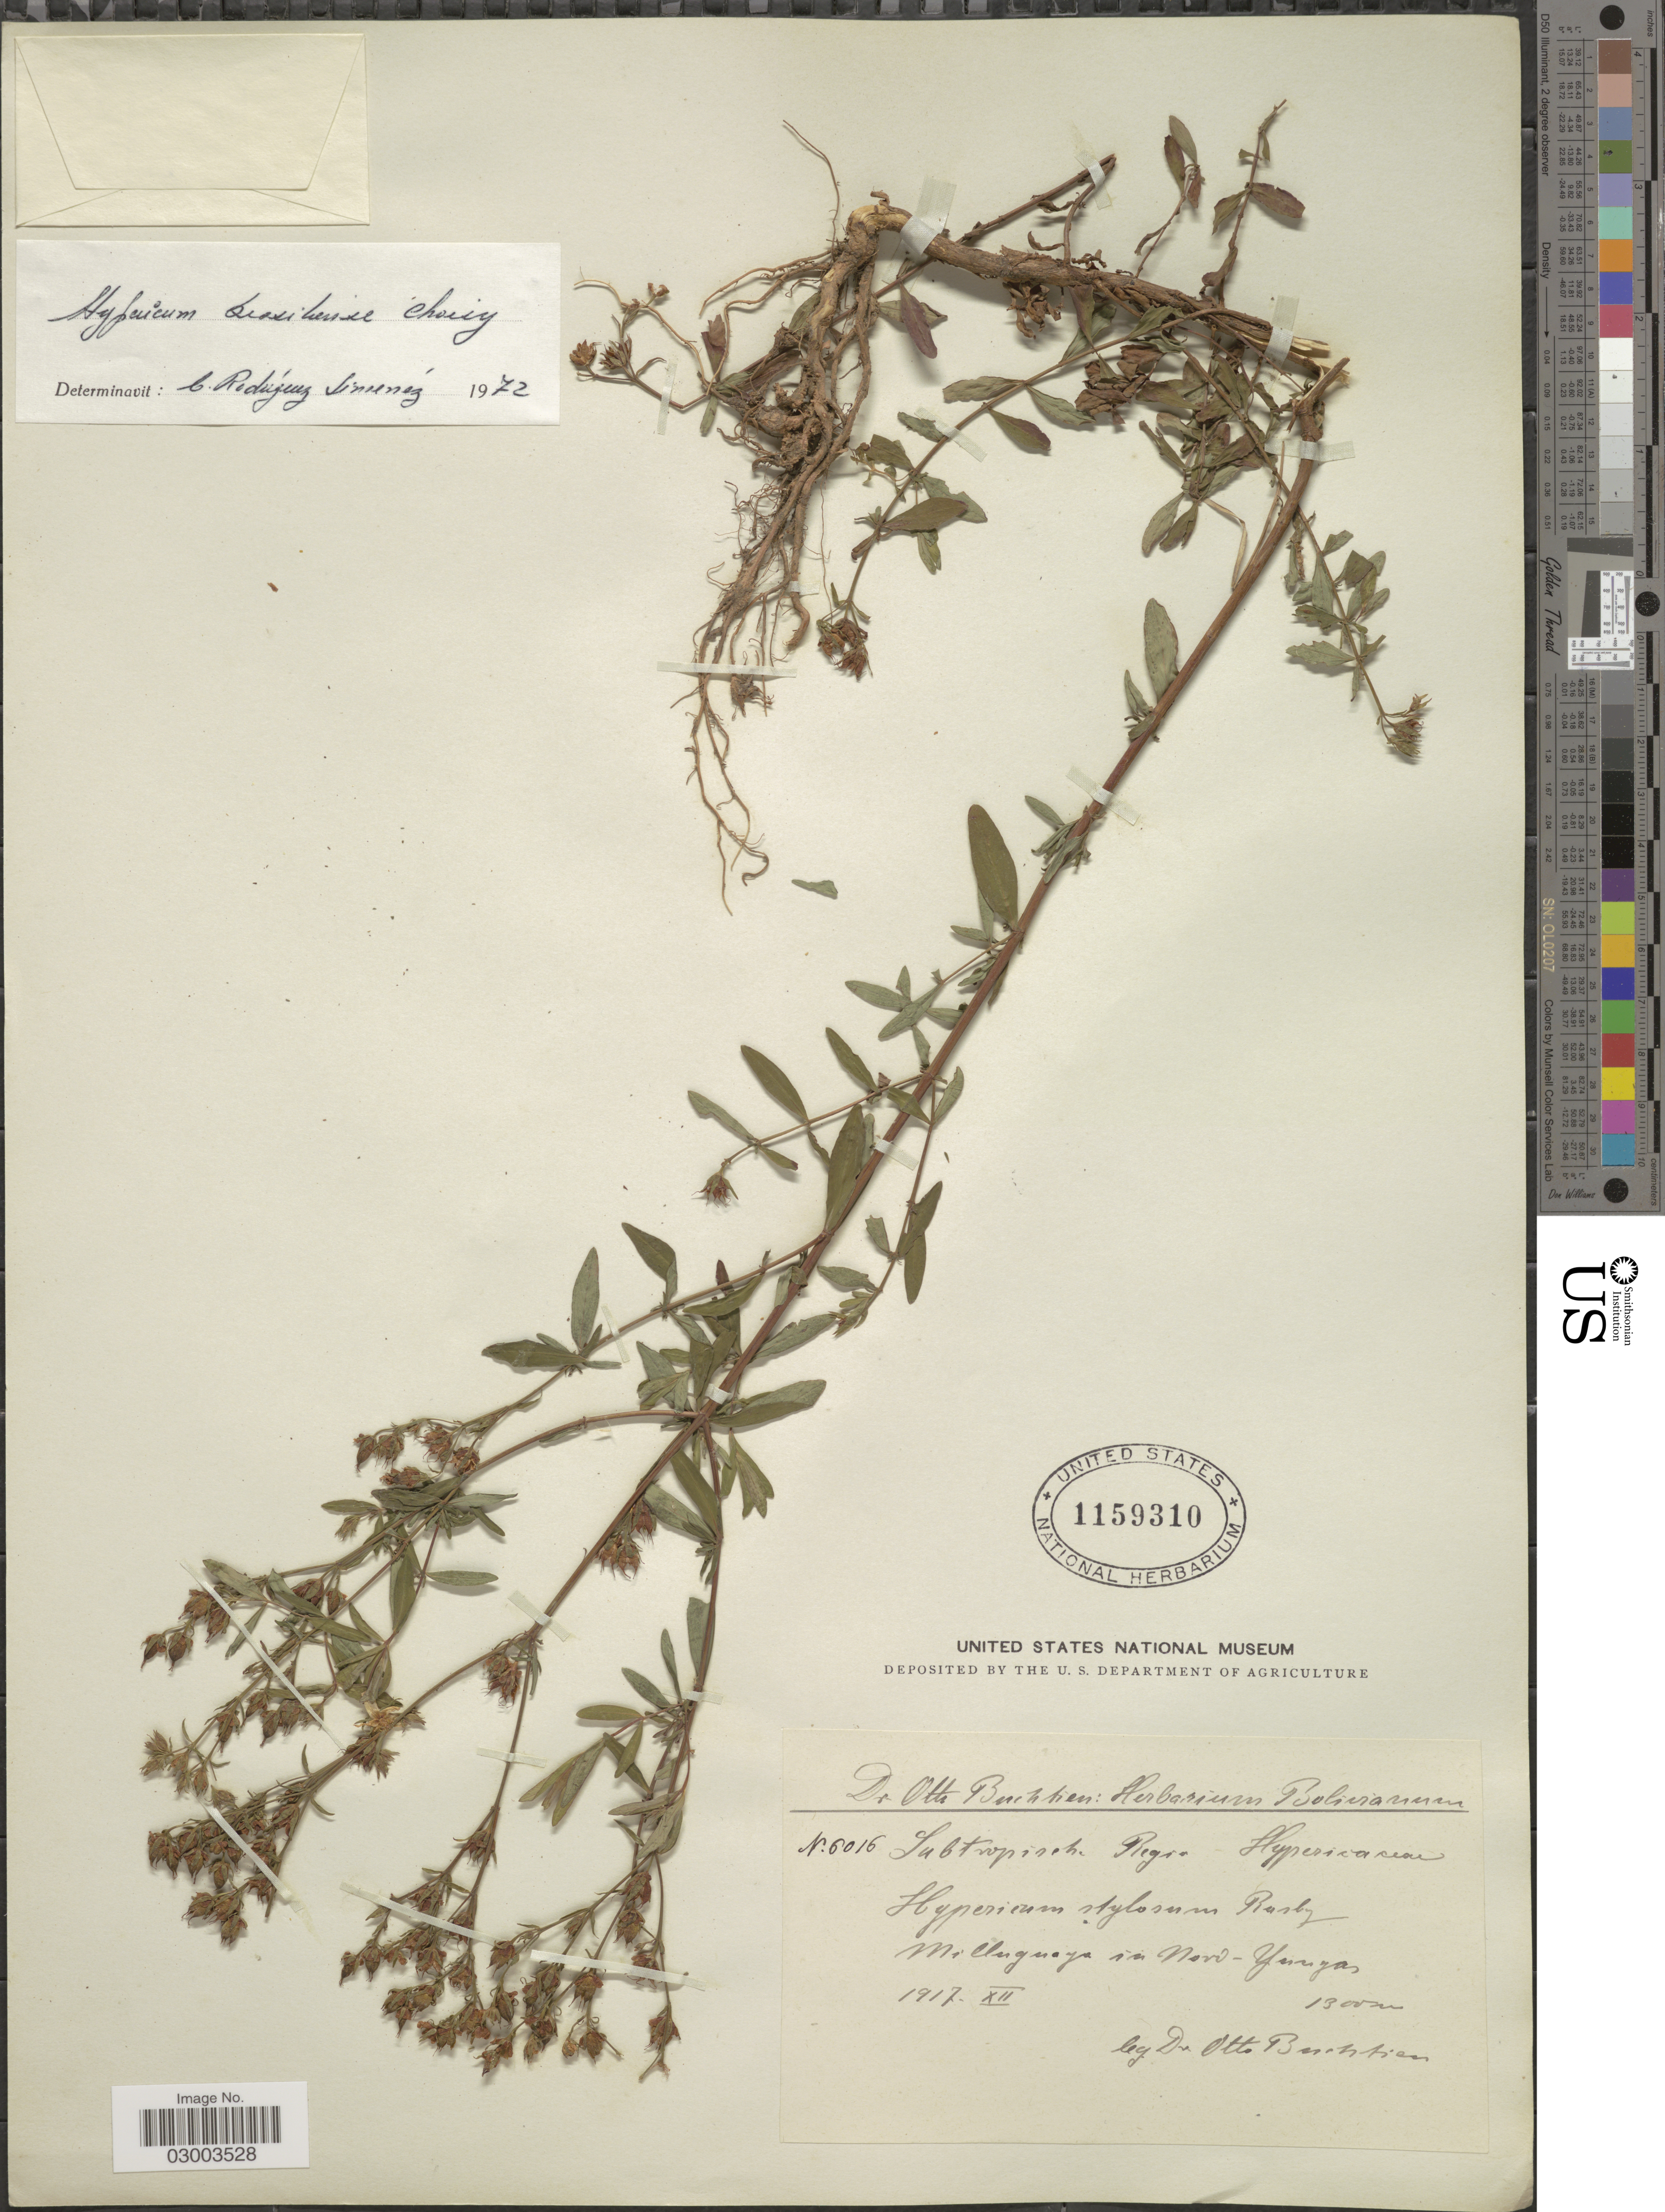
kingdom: Plantae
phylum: Tracheophyta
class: Magnoliopsida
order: Malpighiales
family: Hypericaceae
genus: Hypericum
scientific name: Hypericum brasiliense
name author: Choisy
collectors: O. Buchtien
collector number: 6016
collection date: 1917-12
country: Bolivia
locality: Milluguaya in Nord-Yungas.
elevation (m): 1300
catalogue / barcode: US 1159310